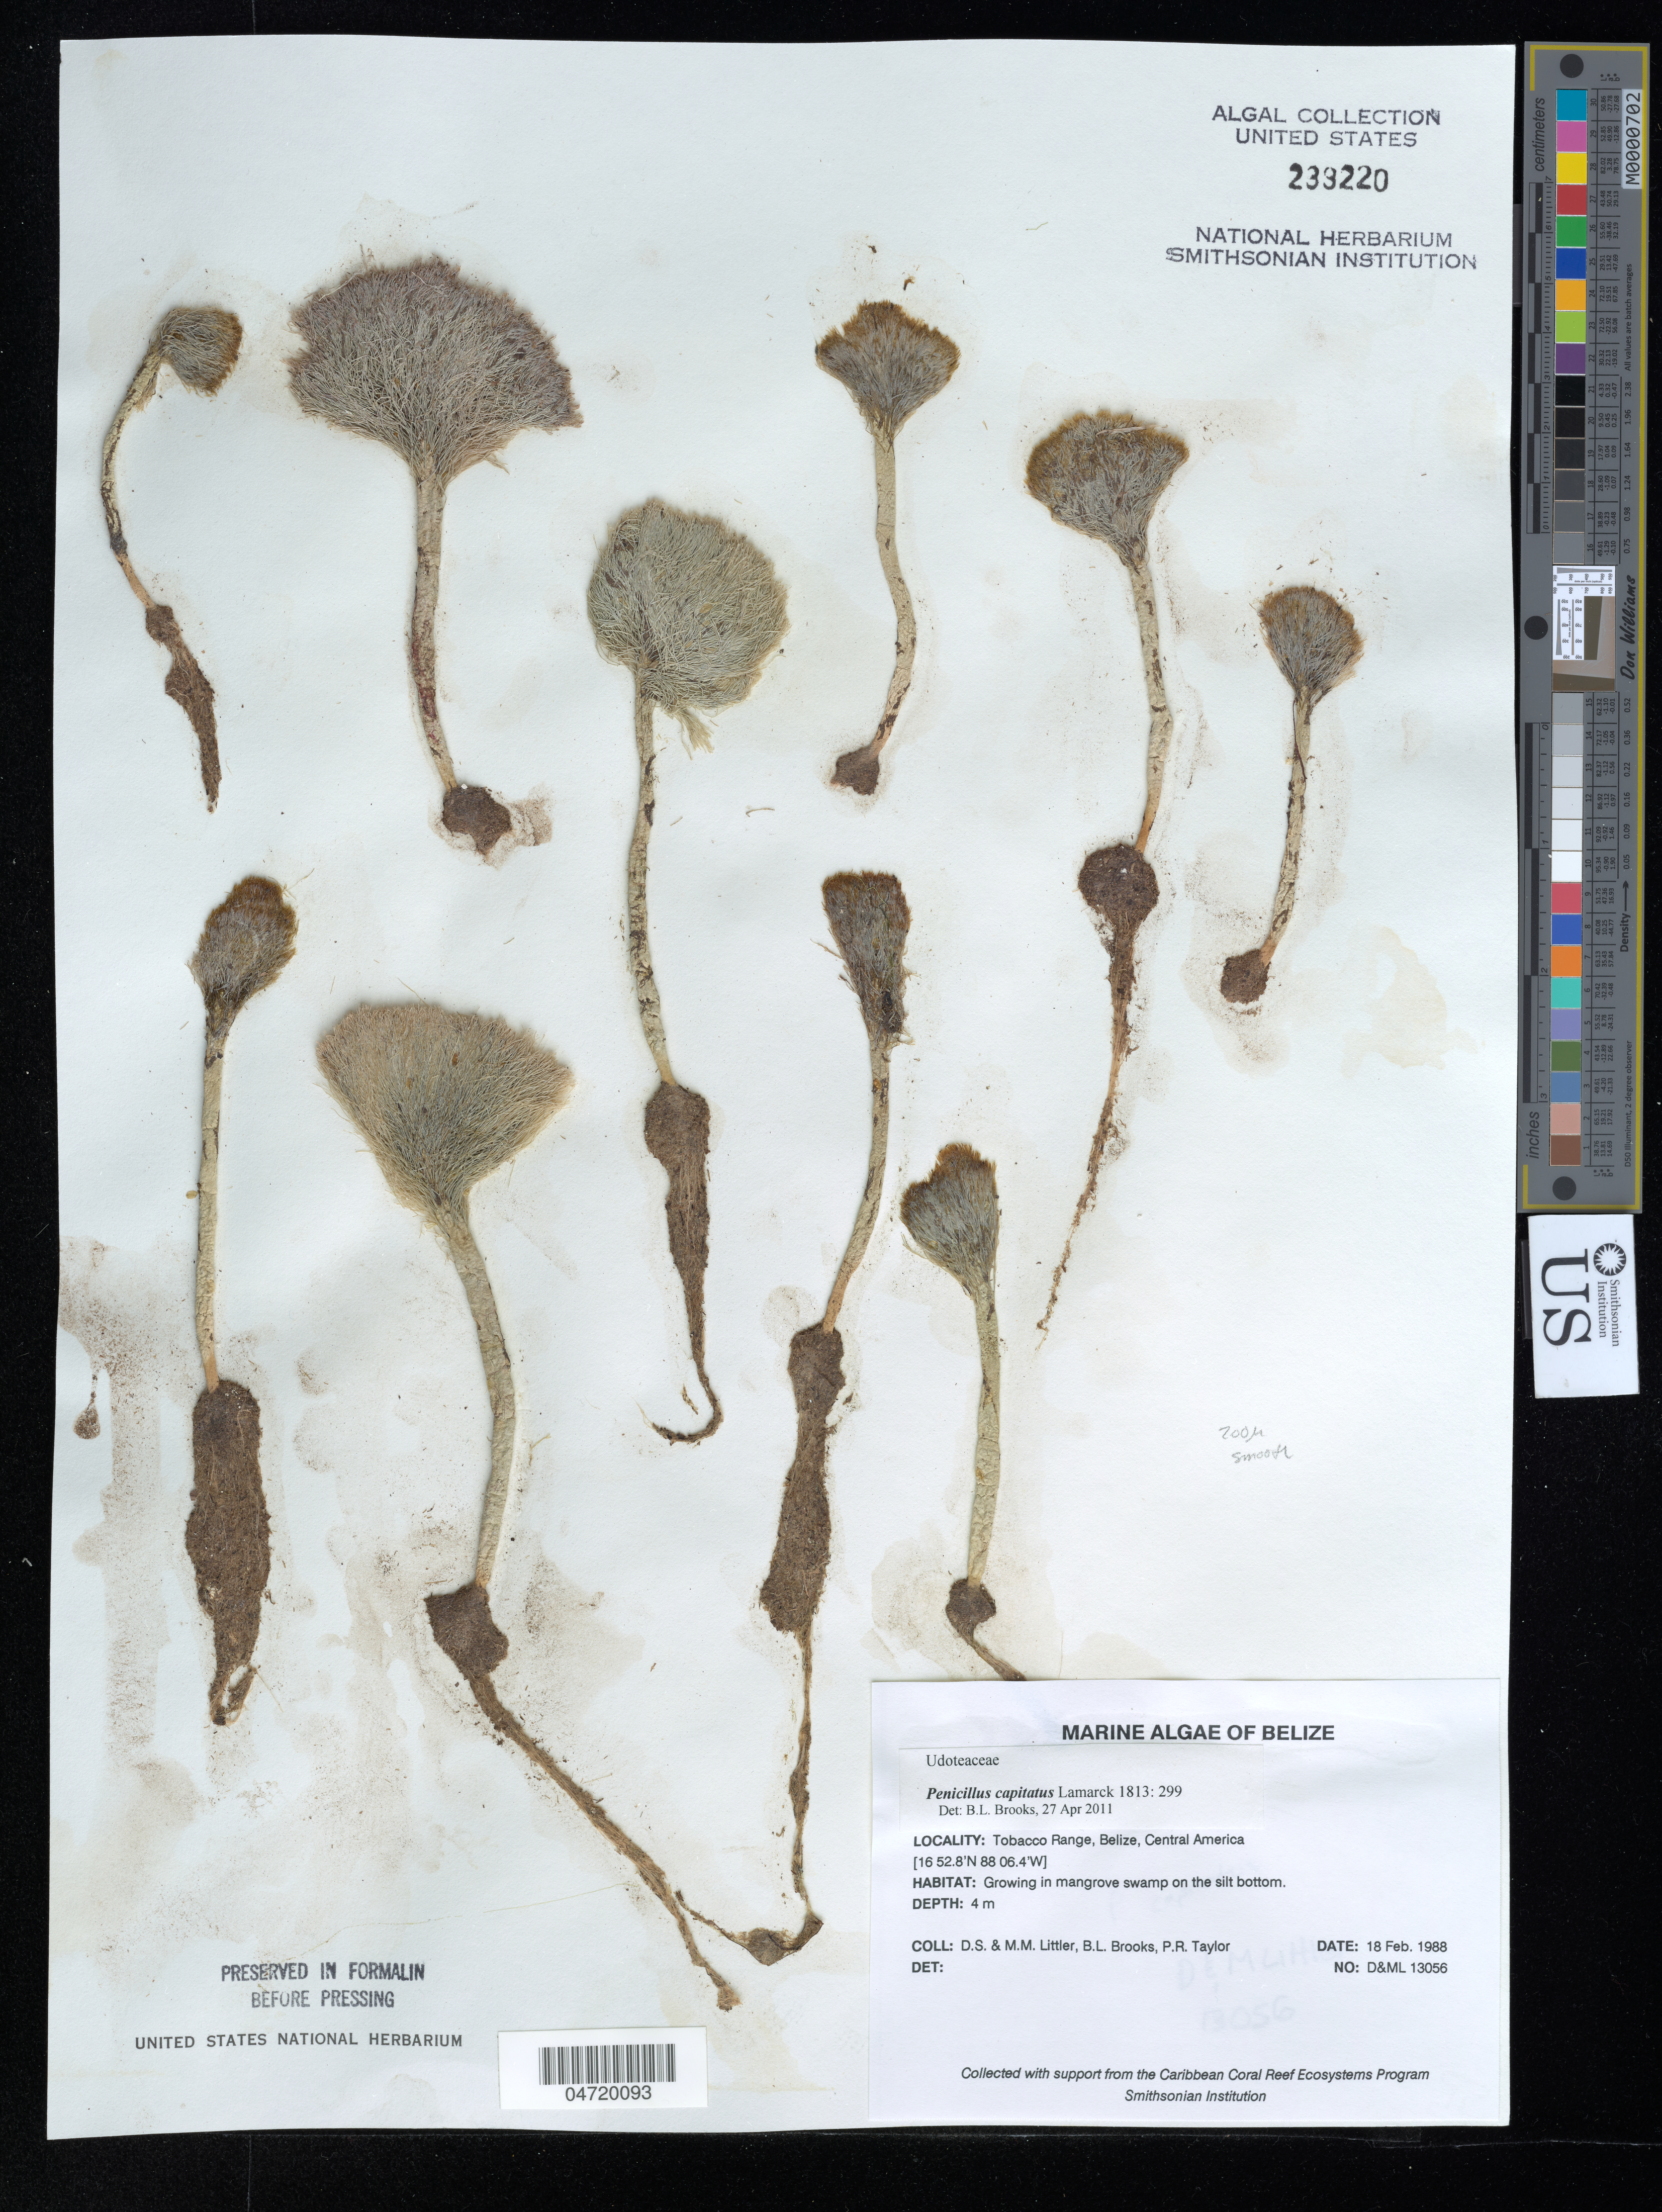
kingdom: Plantae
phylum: Chlorophyta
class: Ulvophyceae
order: Bryopsidales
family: Udoteaceae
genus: Penicillus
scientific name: Penicillus capitatus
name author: Lam.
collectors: D. S. Littler, M. M. Littler, B. Brooks & P. R. Taylor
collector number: D&ML 13056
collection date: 1988-02-18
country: Belize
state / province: Belize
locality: Tobacco Range.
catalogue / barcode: US 239220